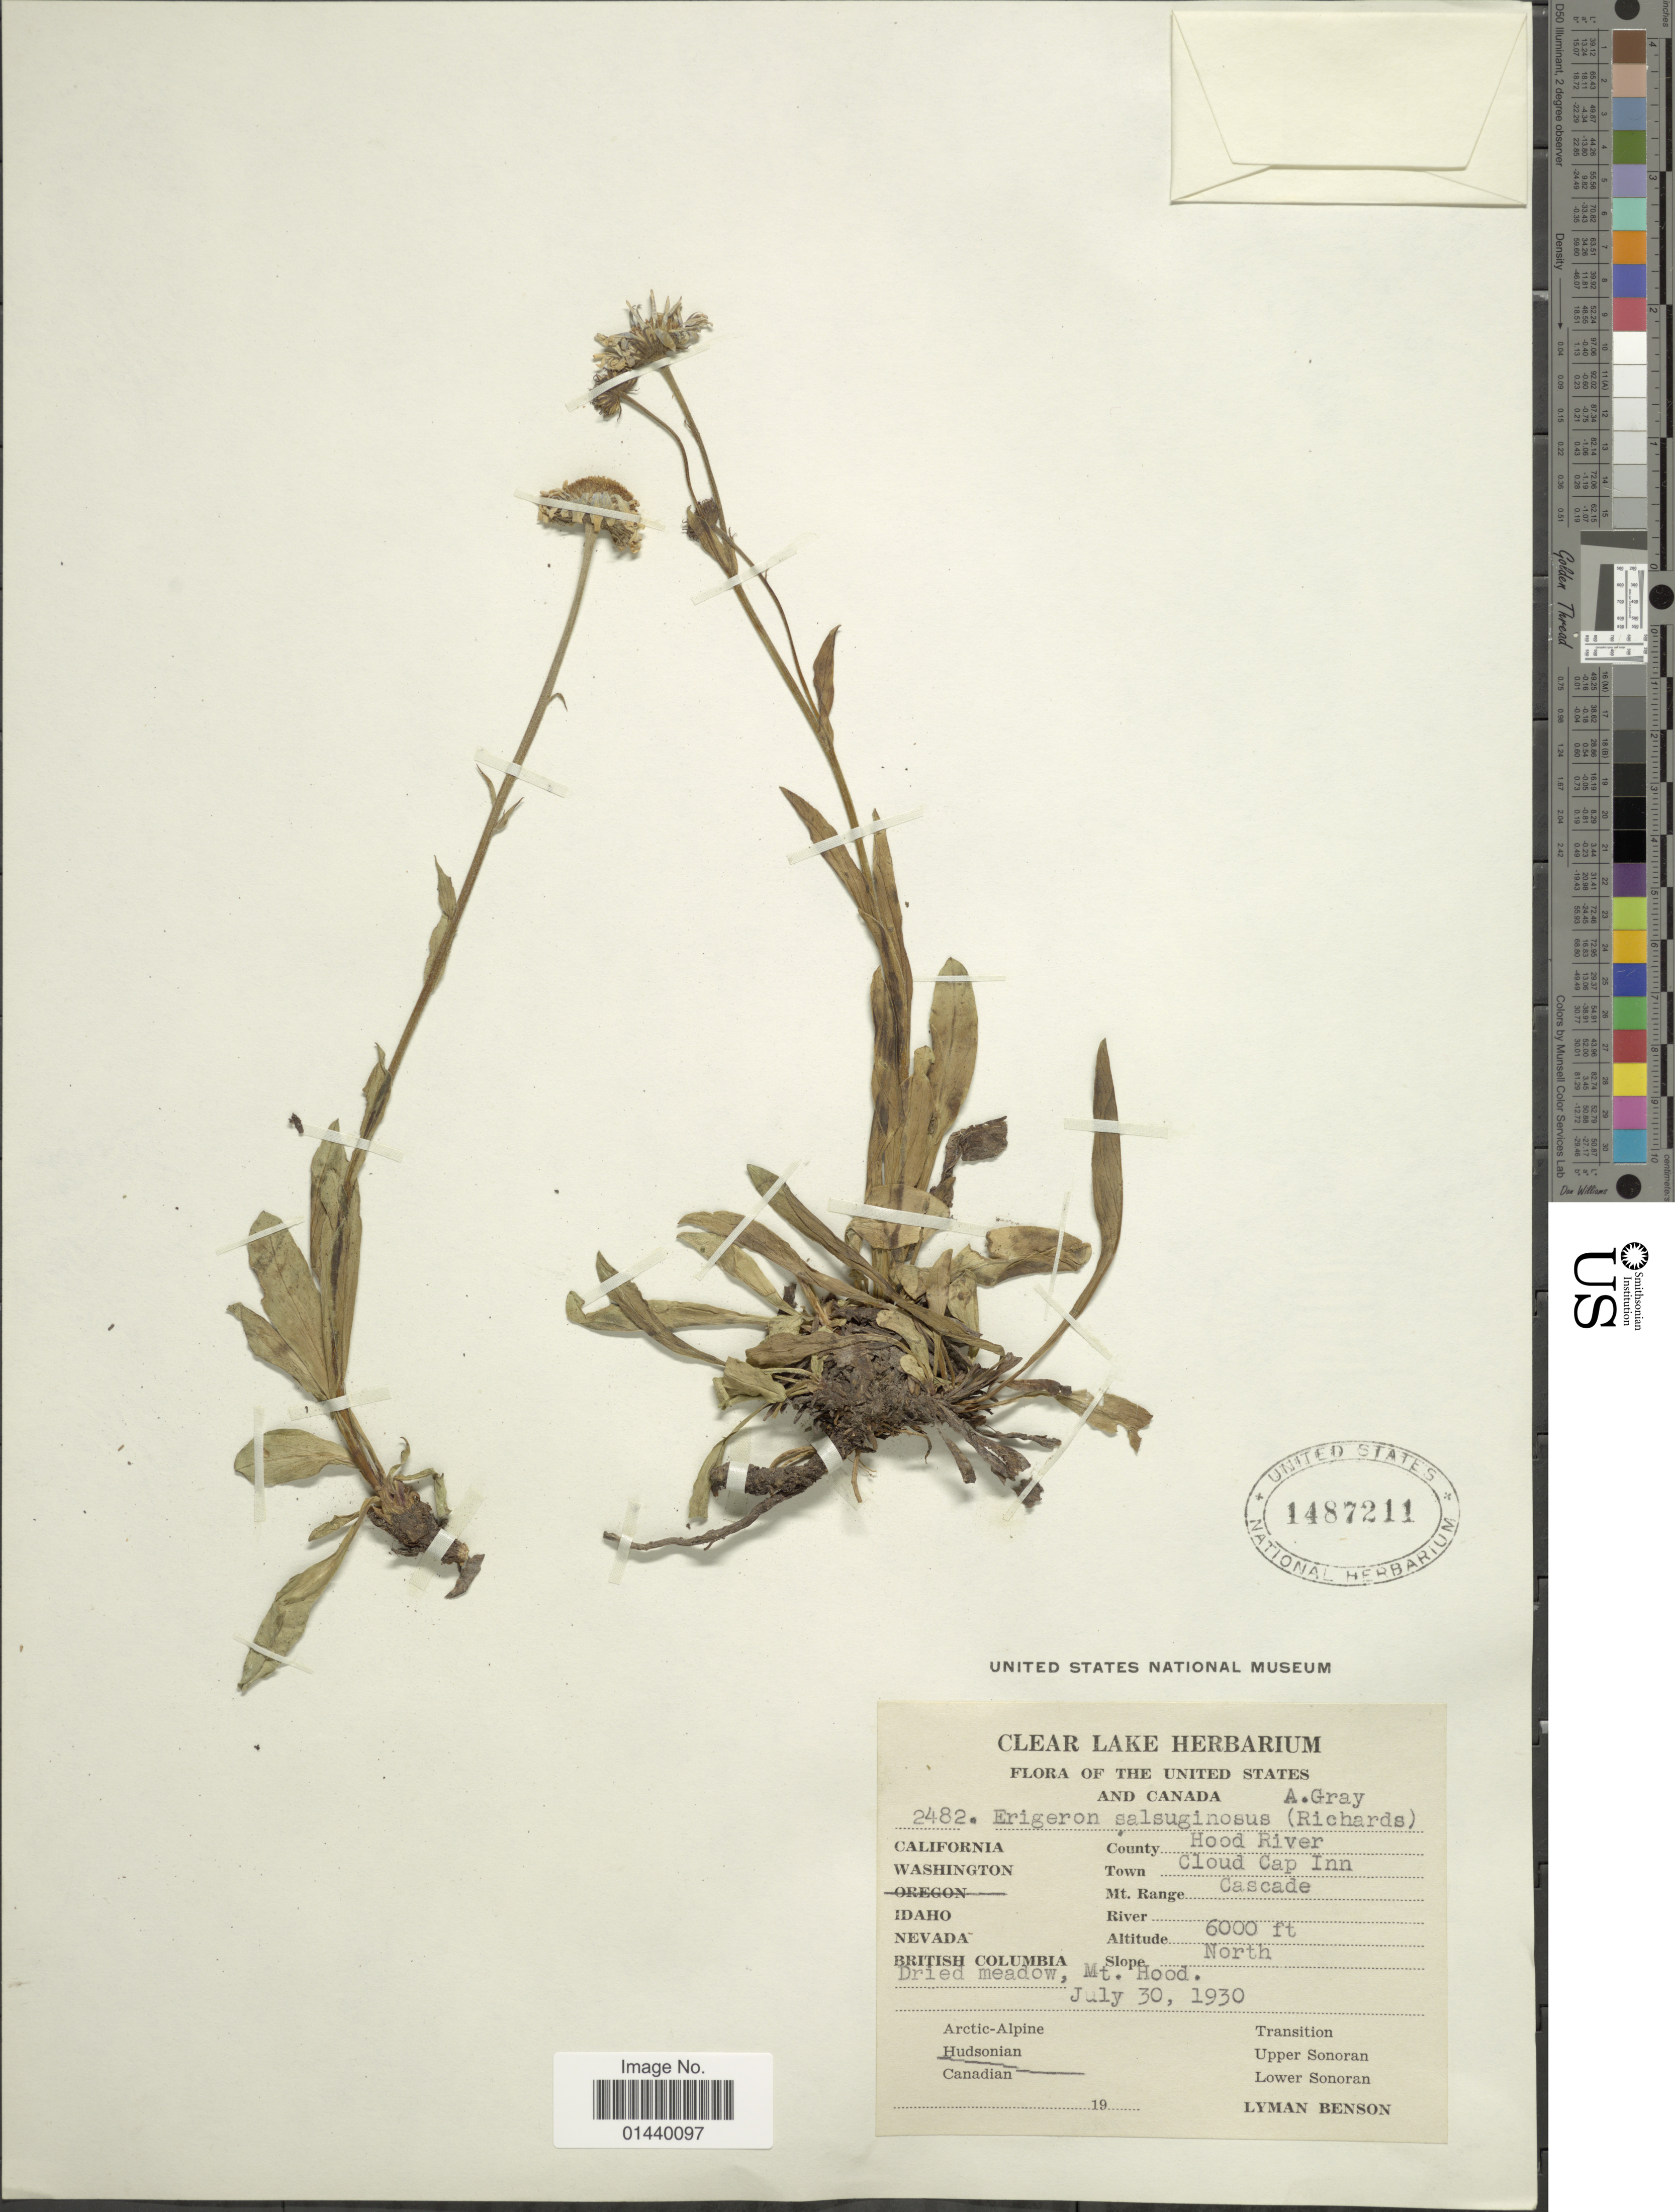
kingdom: Plantae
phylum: Tracheophyta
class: Magnoliopsida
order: Asterales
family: Asteraceae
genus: Erigeron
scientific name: Erigeron salsuginosus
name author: (Richardson ex R. Br.) A. Gray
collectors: L. D. Benson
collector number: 2482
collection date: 1930-07-30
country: United States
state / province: Oregon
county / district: Hood River County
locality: Town Cloud Cap Inn. Mt. Range Cascade. Slope North. Dried meadow, Mt. Hood. Hudsonian.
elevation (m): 1829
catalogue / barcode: US 1487211